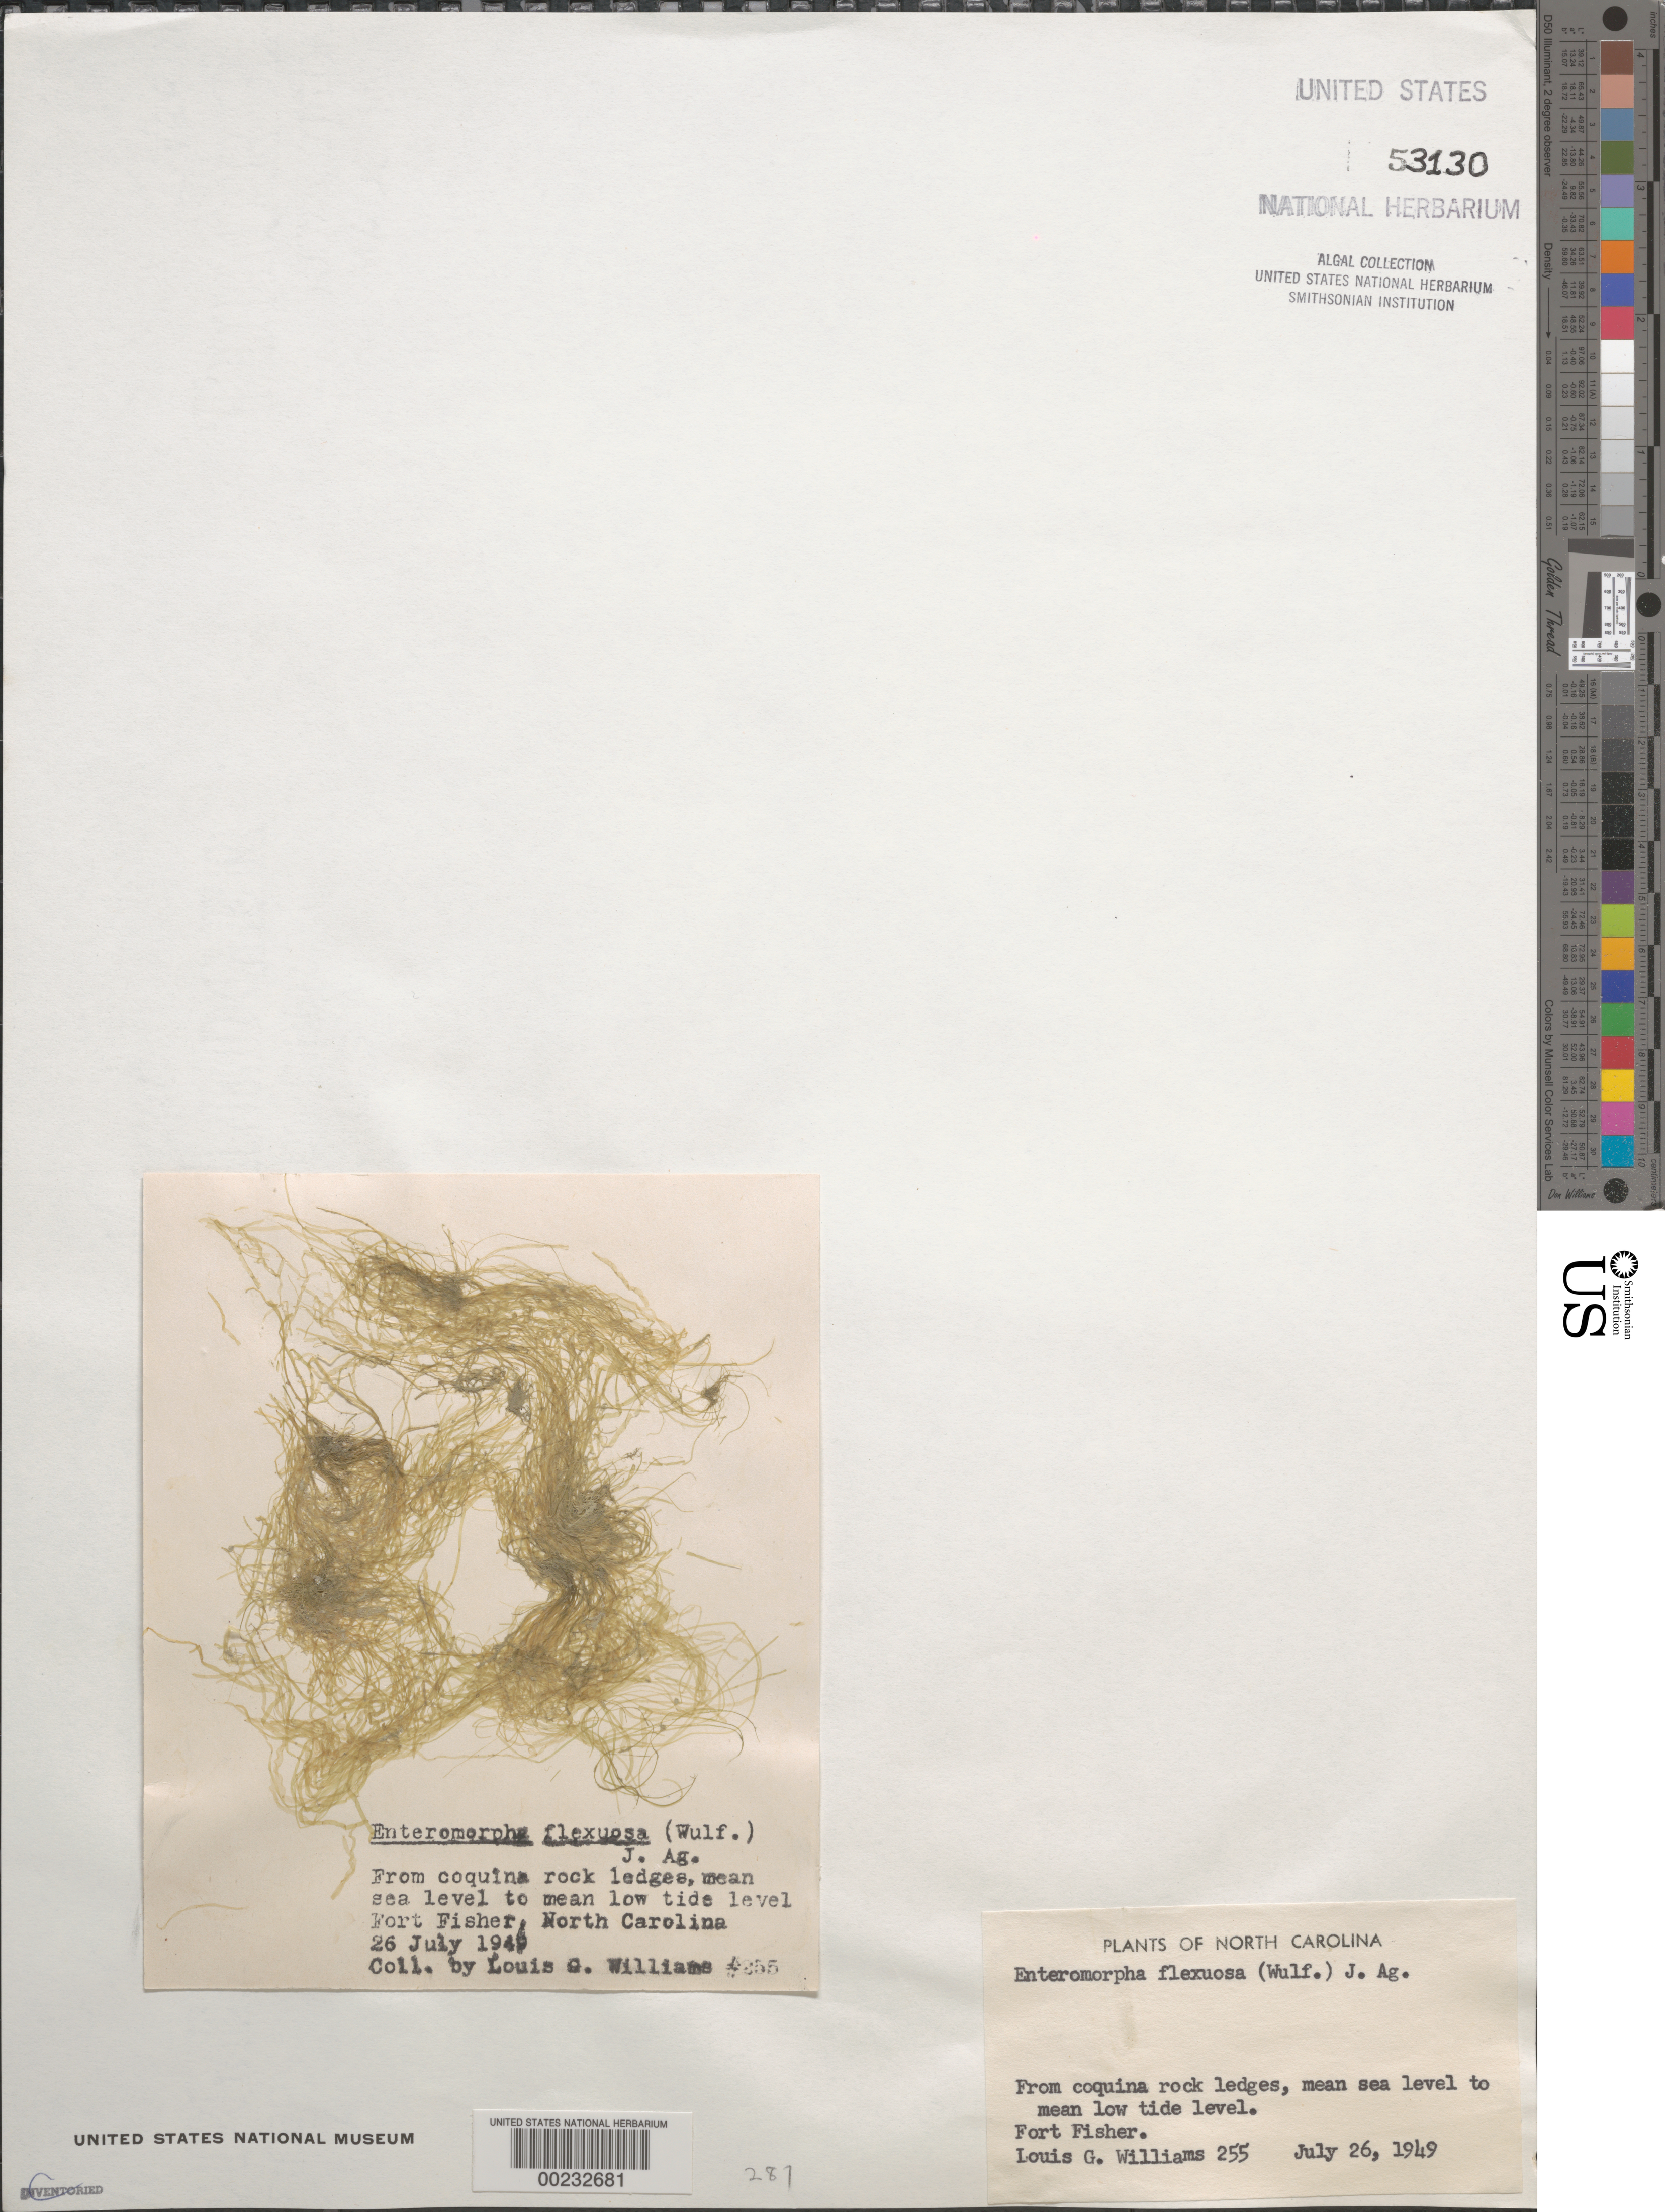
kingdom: Plantae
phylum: Chlorophyta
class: Ulvophyceae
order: Ulvales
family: Ulvaceae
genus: Ulva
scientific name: Ulva flexuosa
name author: Wulfen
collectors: L. G. Williams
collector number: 255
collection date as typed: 26 Jul 1949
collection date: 1949-07-26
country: United States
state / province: North Carolina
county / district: New Hanover County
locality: Fort Fisher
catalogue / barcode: US 53130